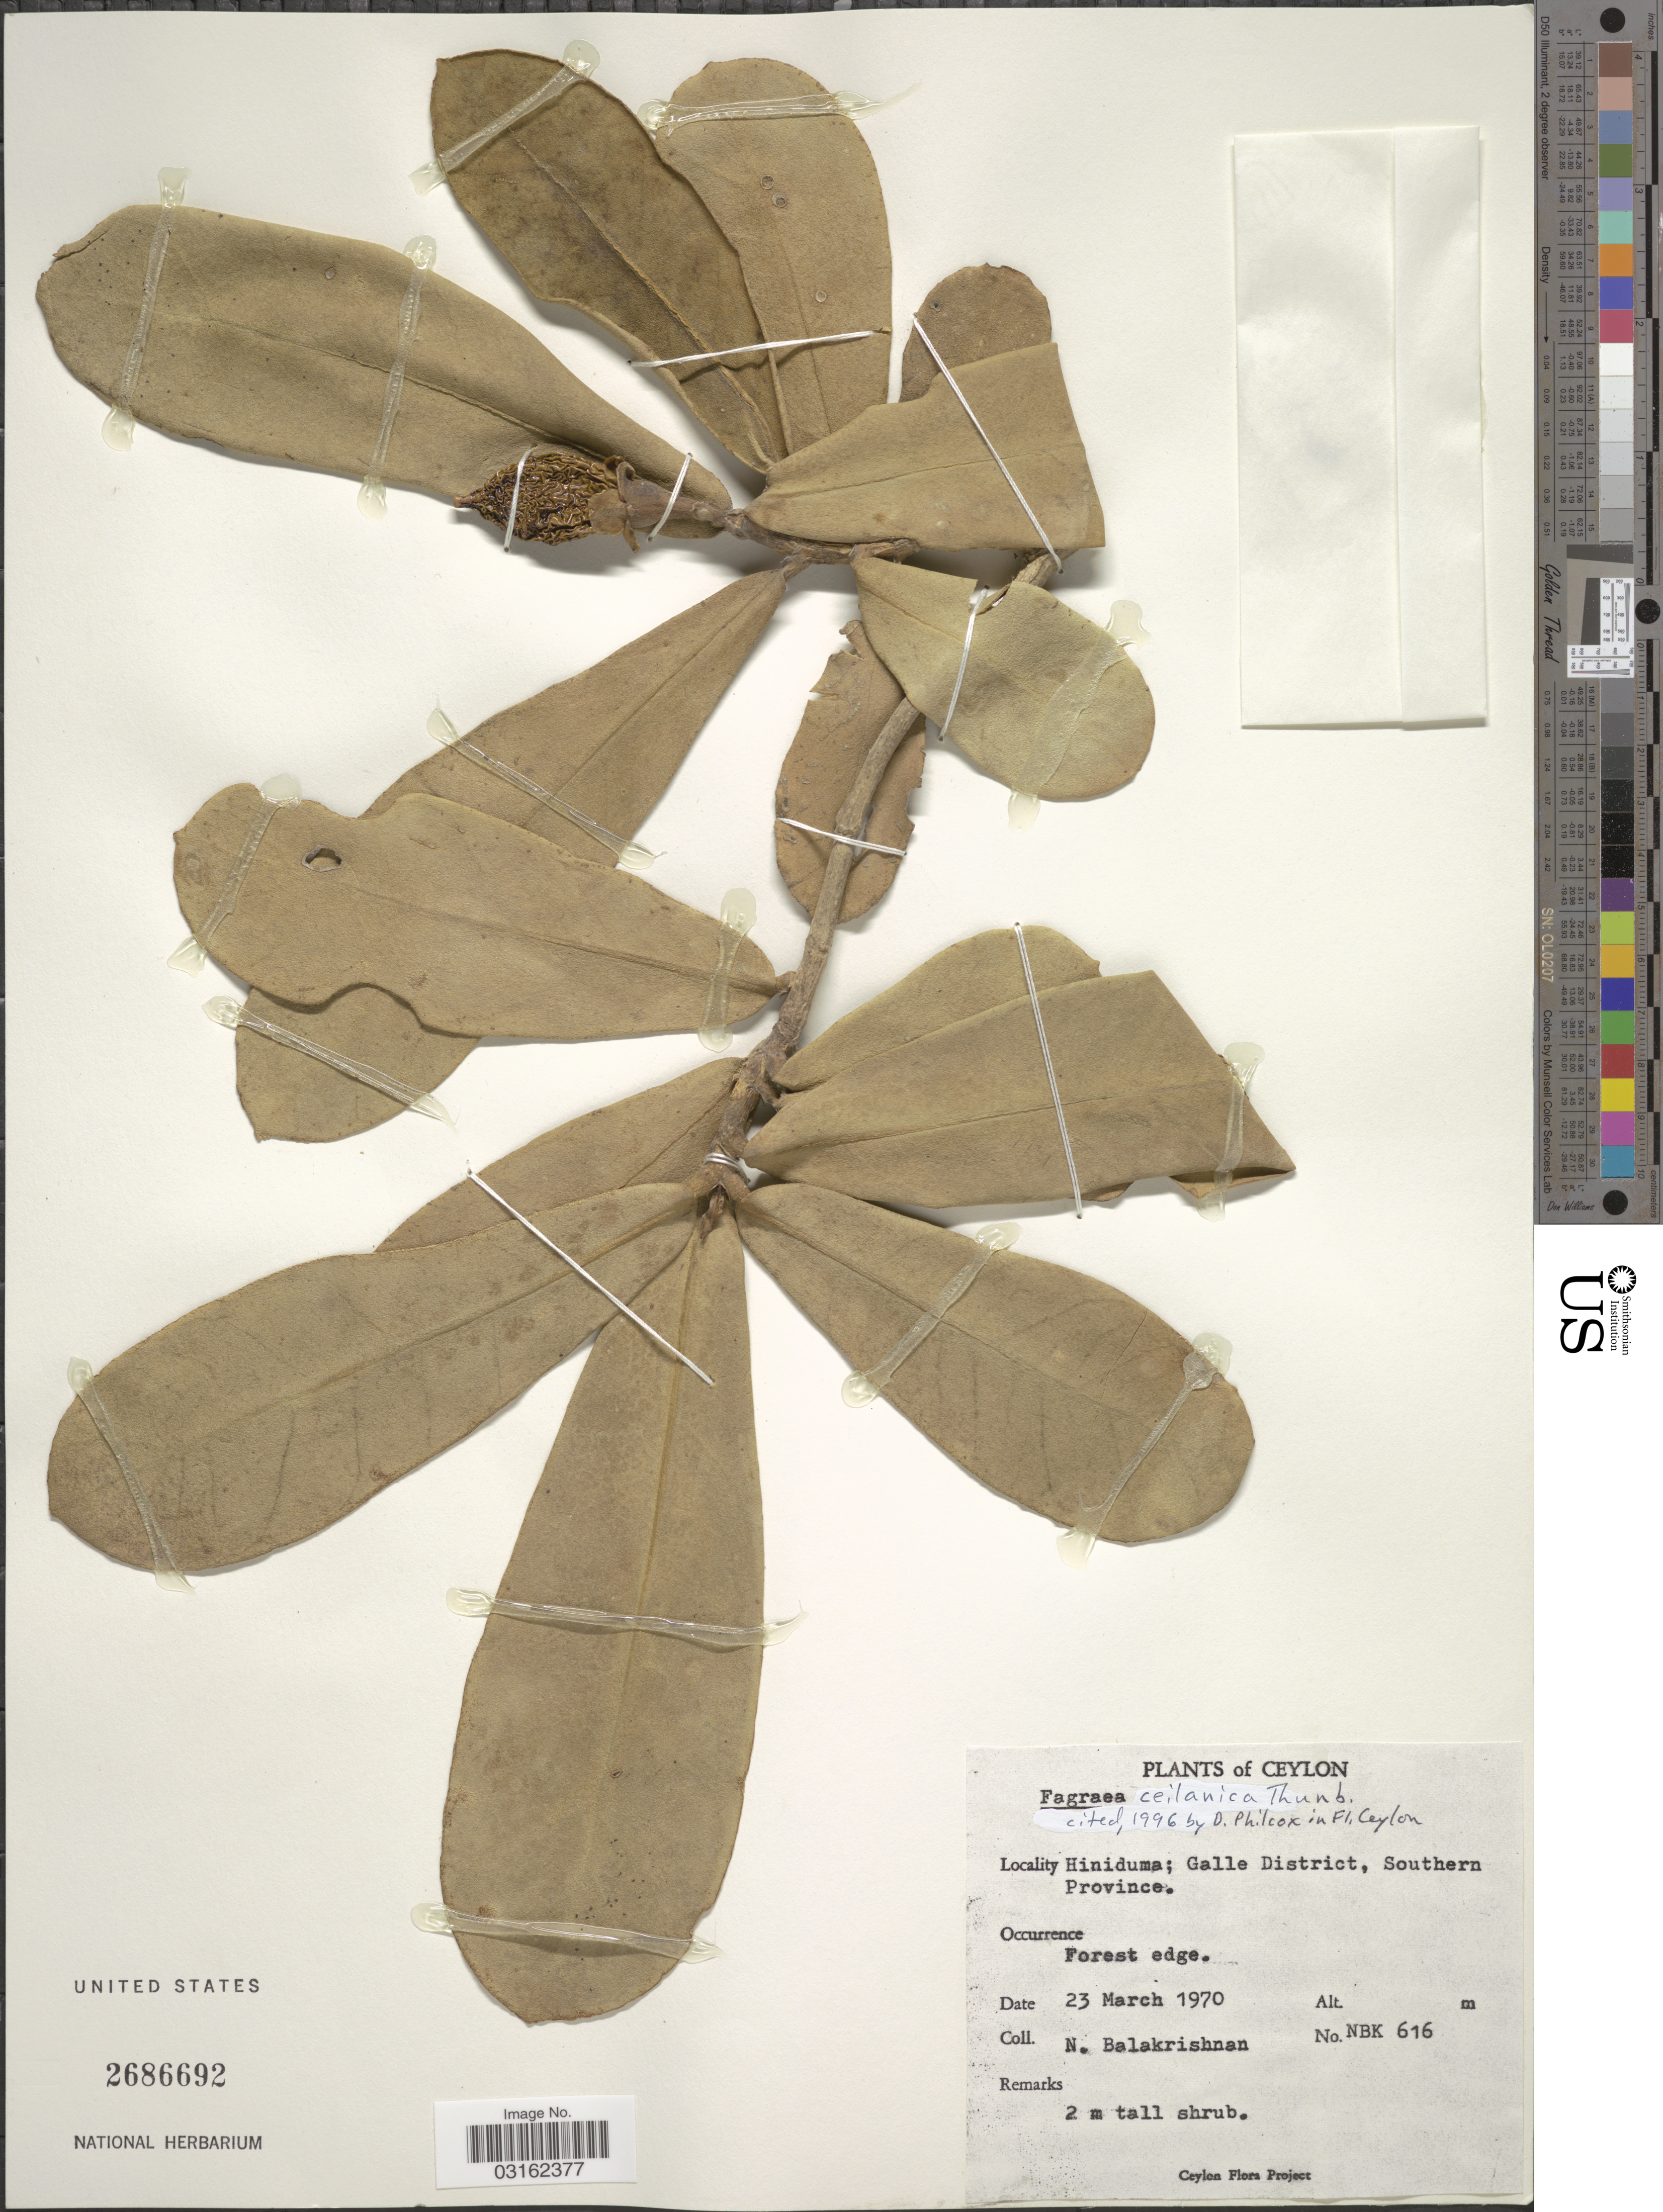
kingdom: Plantae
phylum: Tracheophyta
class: Magnoliopsida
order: Gentianales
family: Gentianaceae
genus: Fagraea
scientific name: Fagraea ceilanica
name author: Thunb.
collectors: N. Balakrishnan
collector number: NBK616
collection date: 1970-03-23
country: Sri Lanka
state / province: Southern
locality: Ceylon, Hiniduma; Galle District.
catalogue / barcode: US 2686692